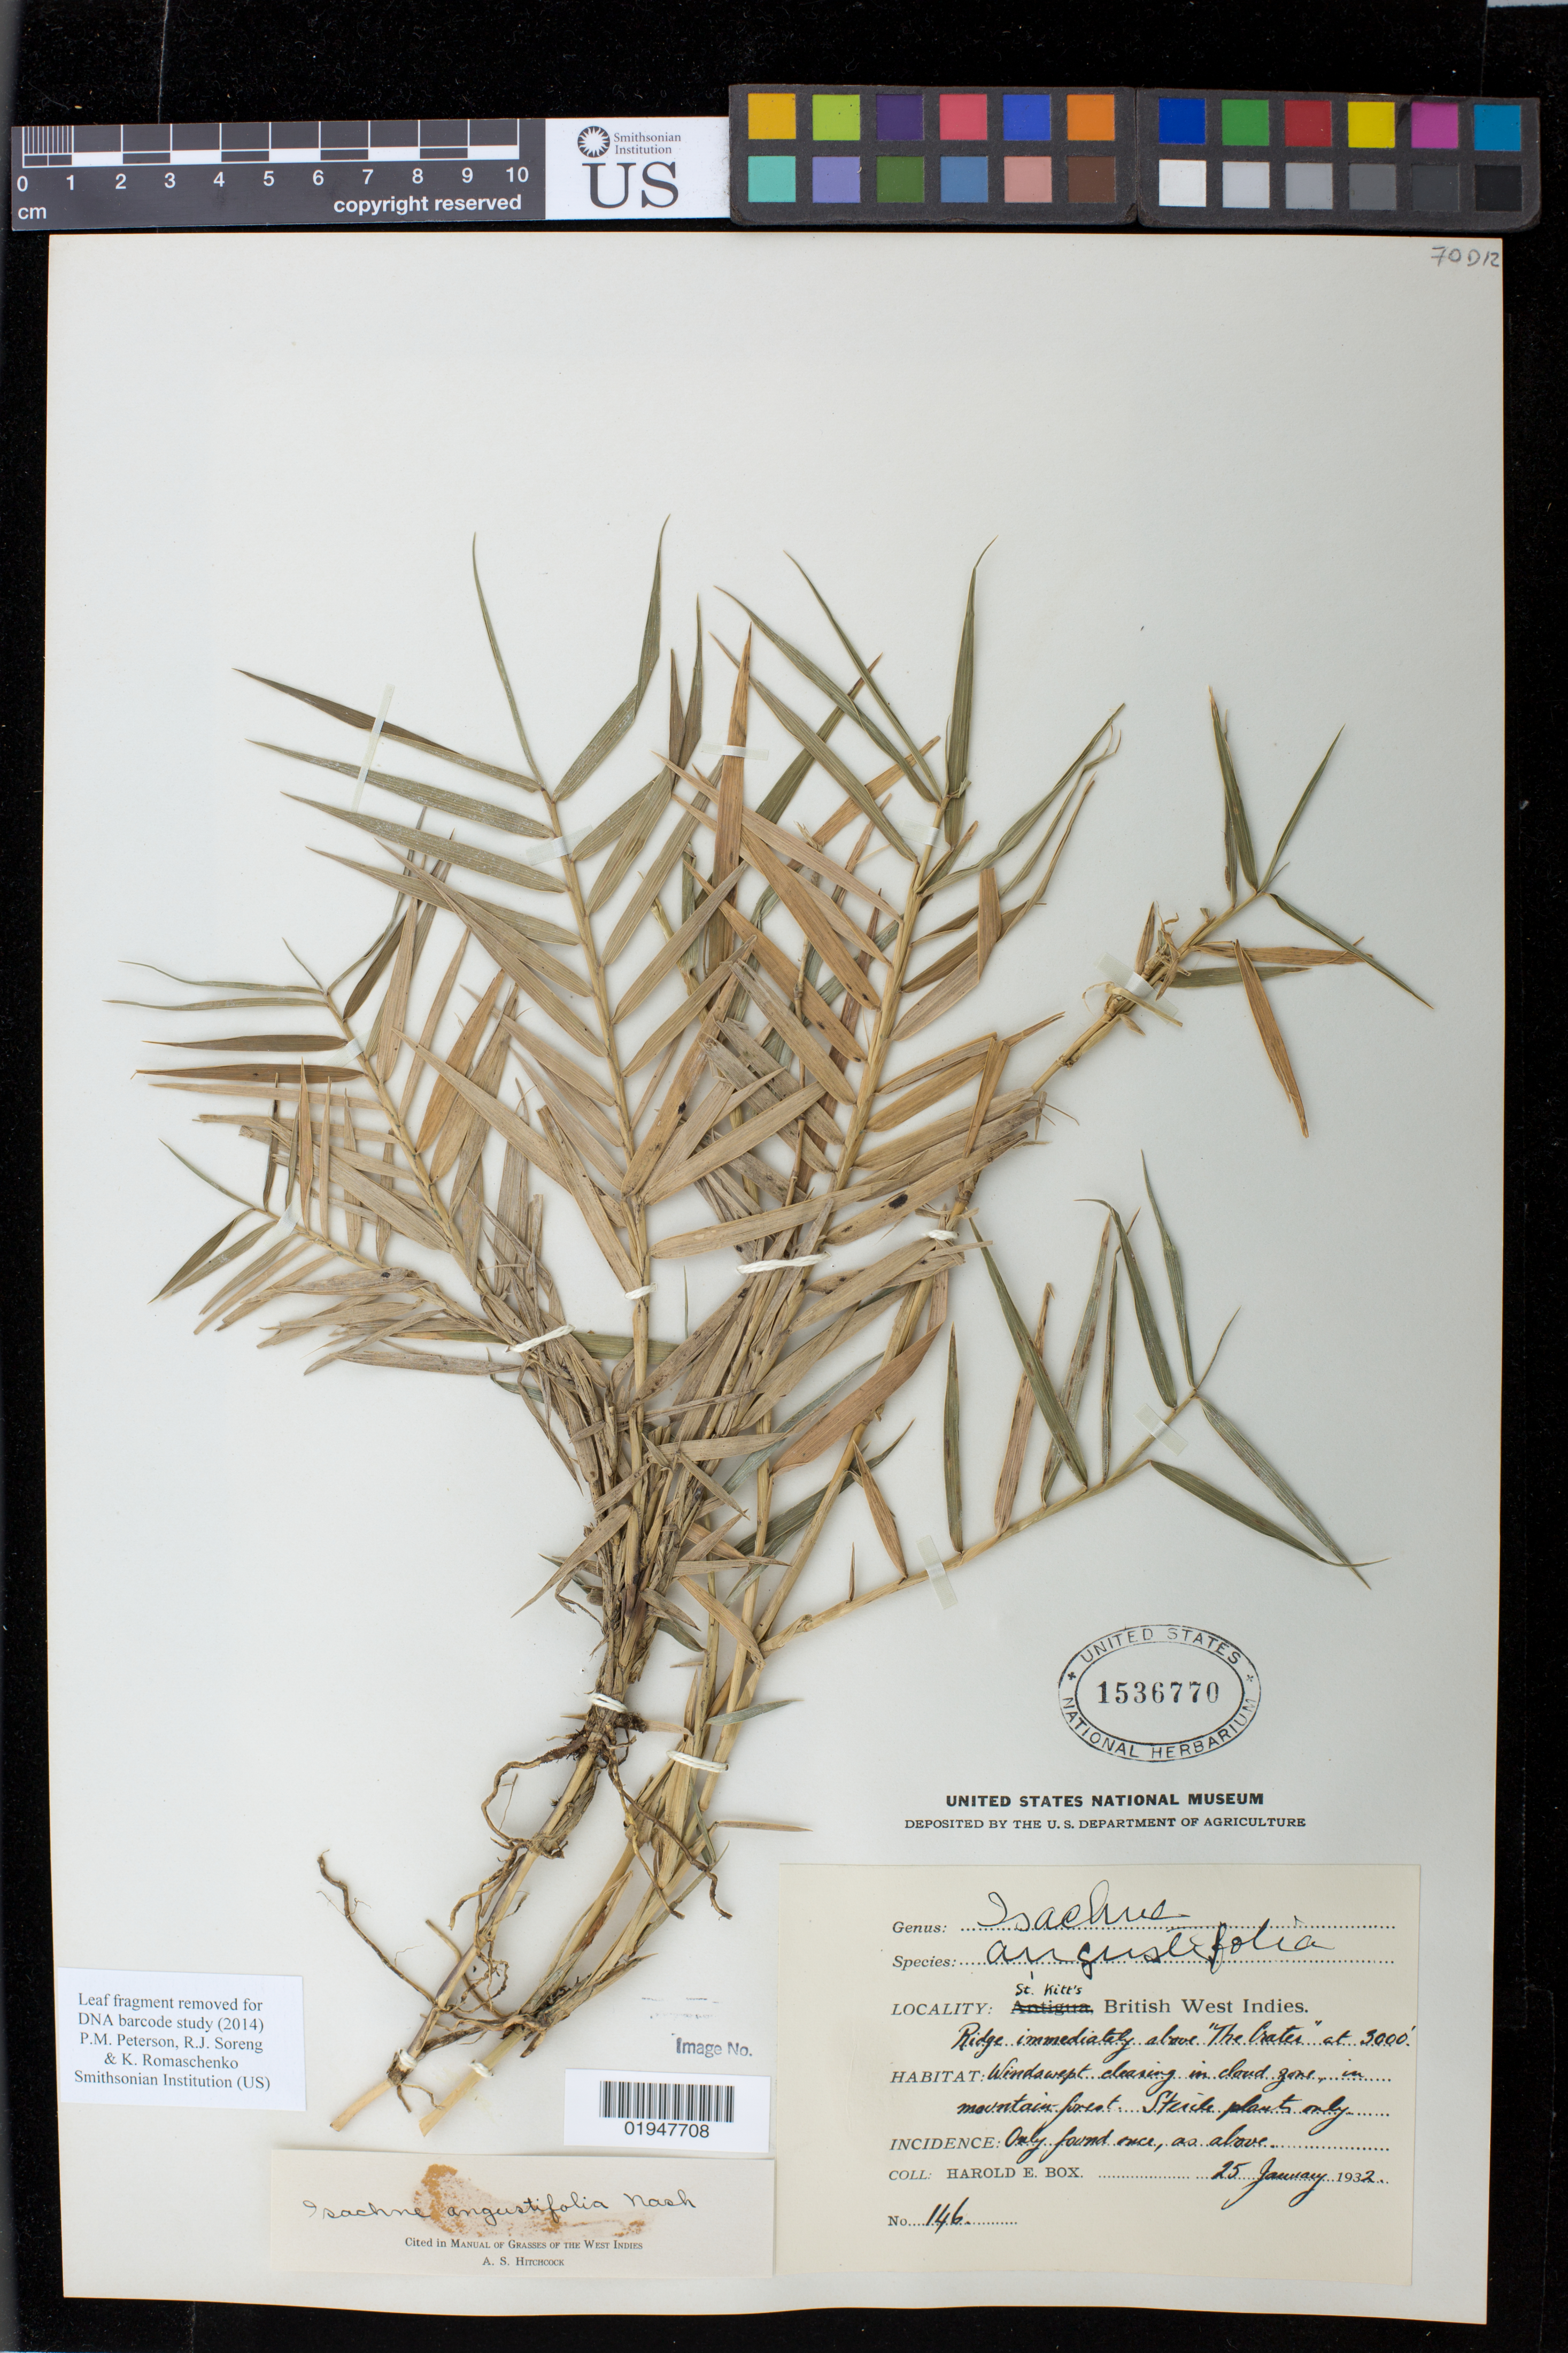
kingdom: Plantae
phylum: Tracheophyta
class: Liliopsida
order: Poales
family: Poaceae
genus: Isachne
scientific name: Isachne angustifolia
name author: Nash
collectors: H. E. Box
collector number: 146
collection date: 1932-01-25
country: St. Christopher-Nevis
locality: Ridge immediately above "The Crates"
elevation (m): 914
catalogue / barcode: US 1536770